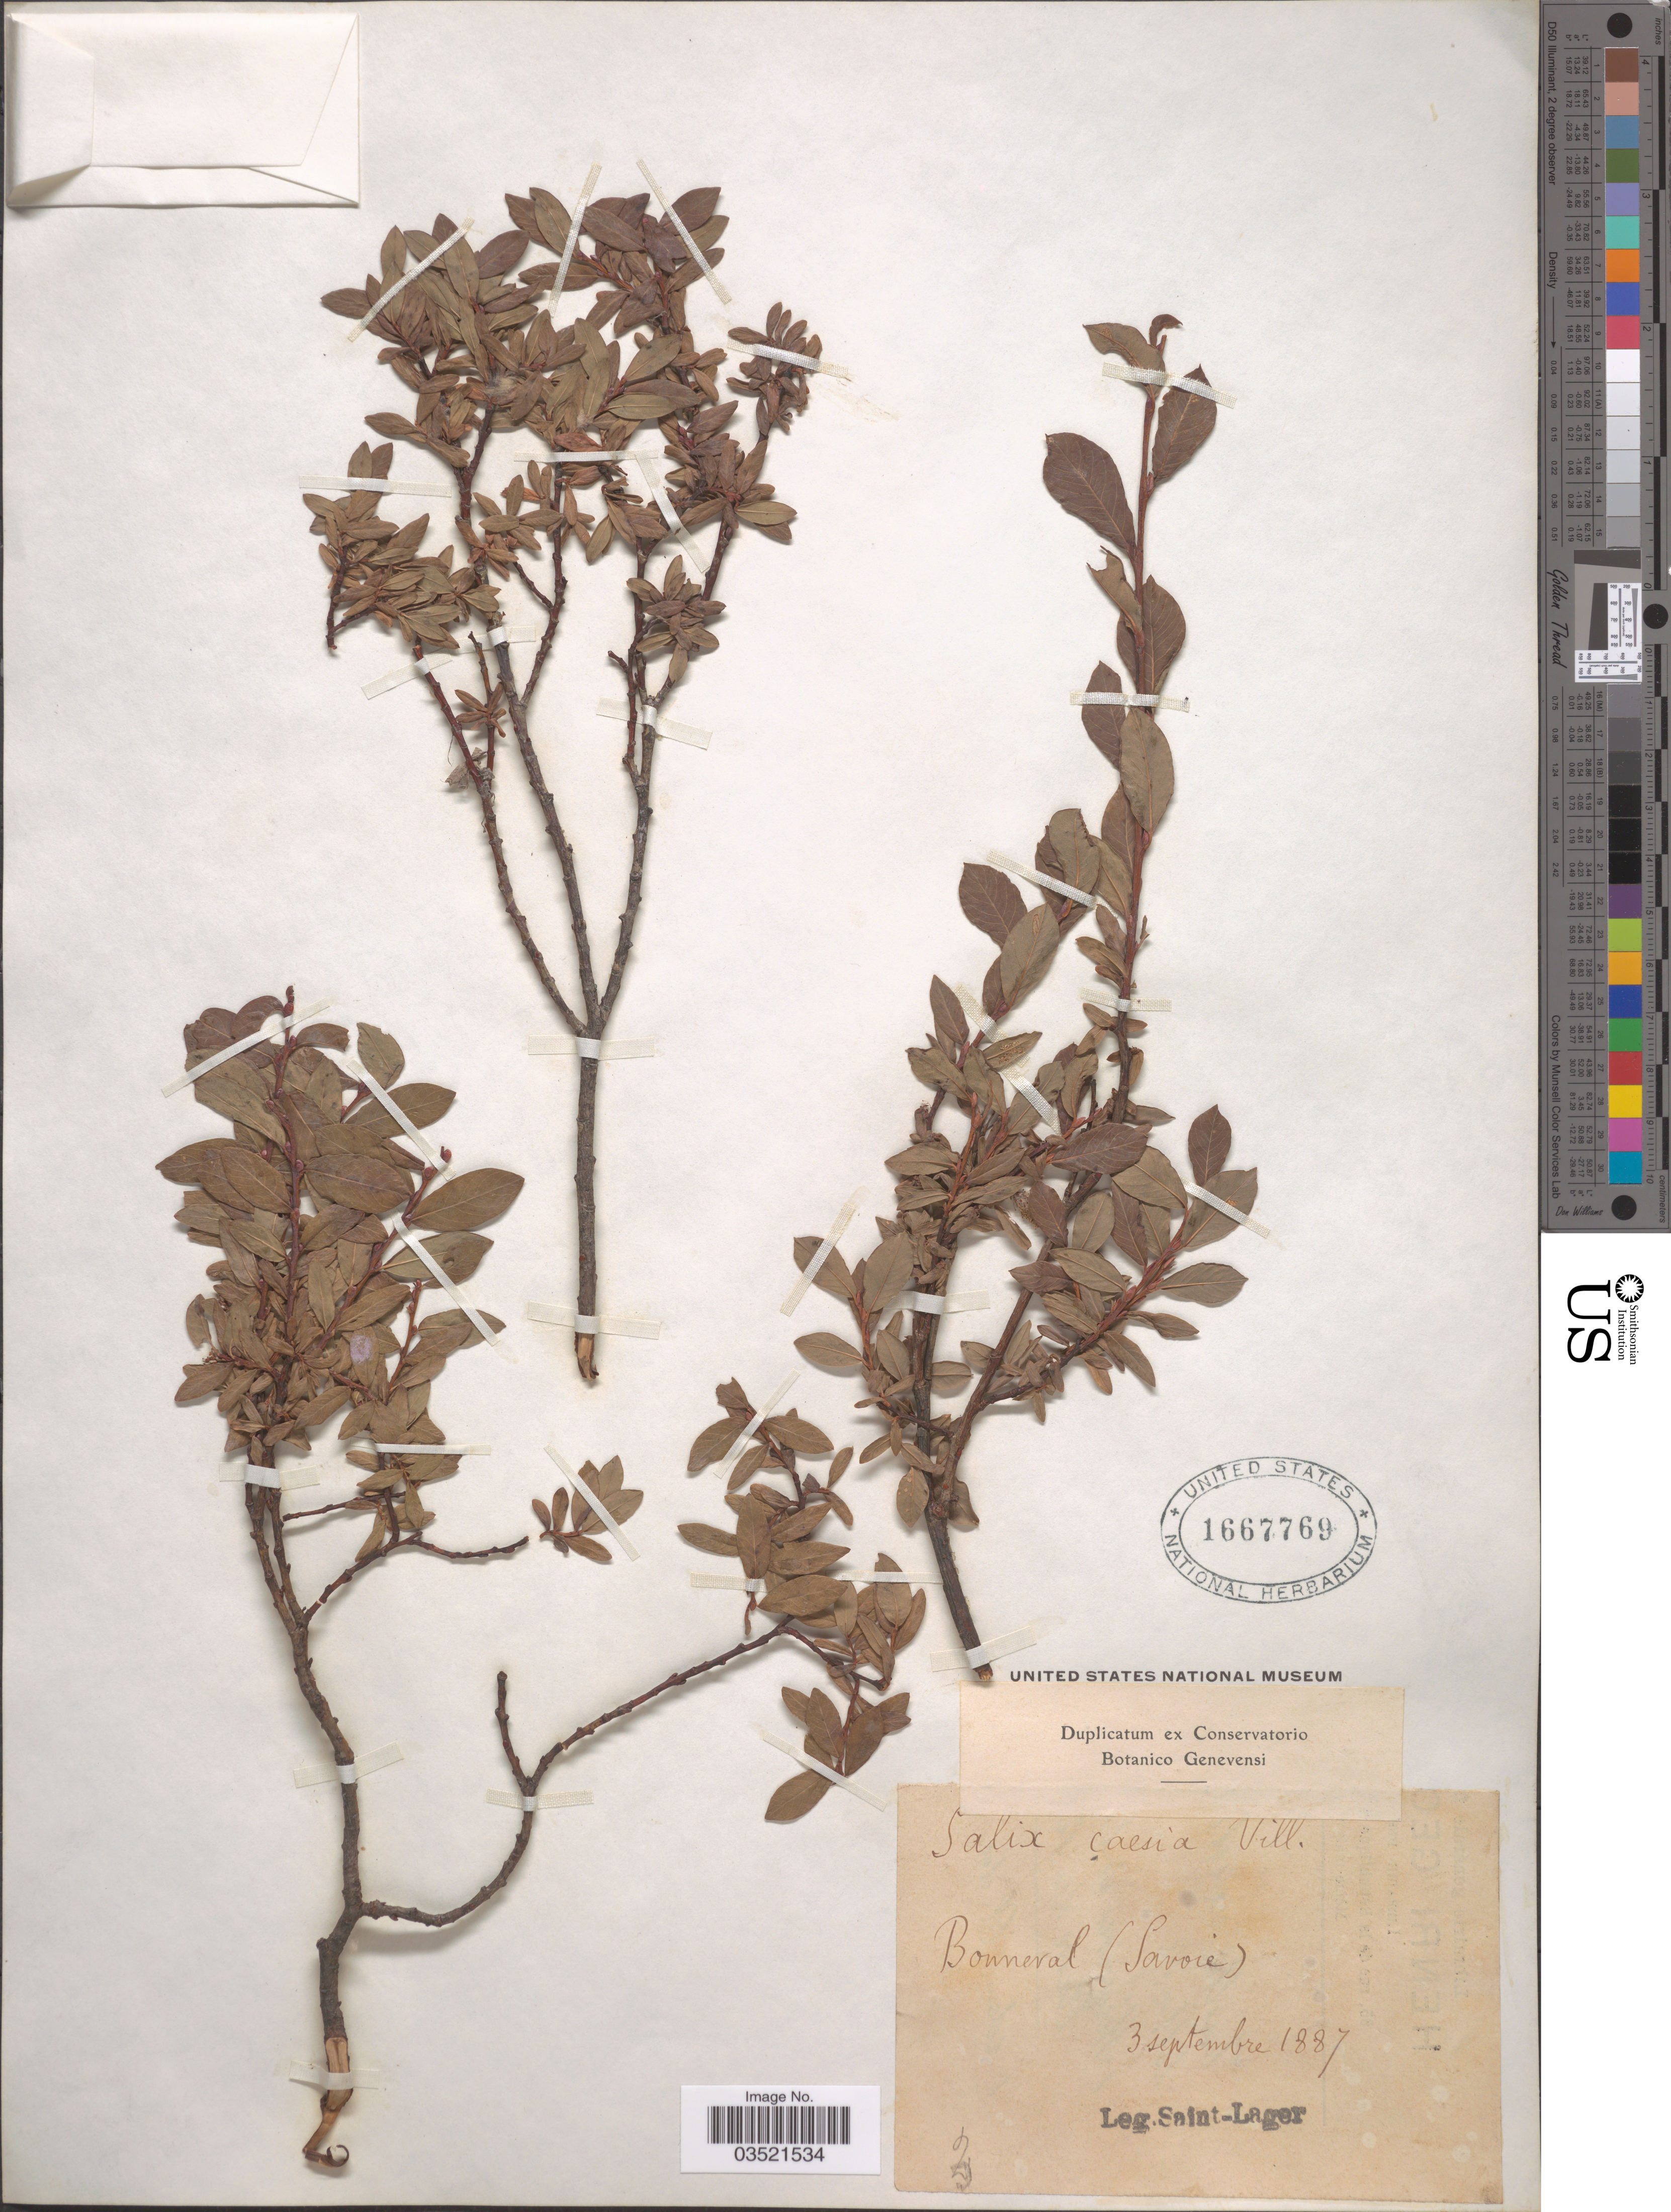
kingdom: Plantae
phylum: Tracheophyta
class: Magnoliopsida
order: Malpighiales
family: Salicaceae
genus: Salix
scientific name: Salix caesia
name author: Vill.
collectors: Saint-Lager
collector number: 2*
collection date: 1887-09-03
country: France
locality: Bonneral (Savoie).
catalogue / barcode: US 1667769